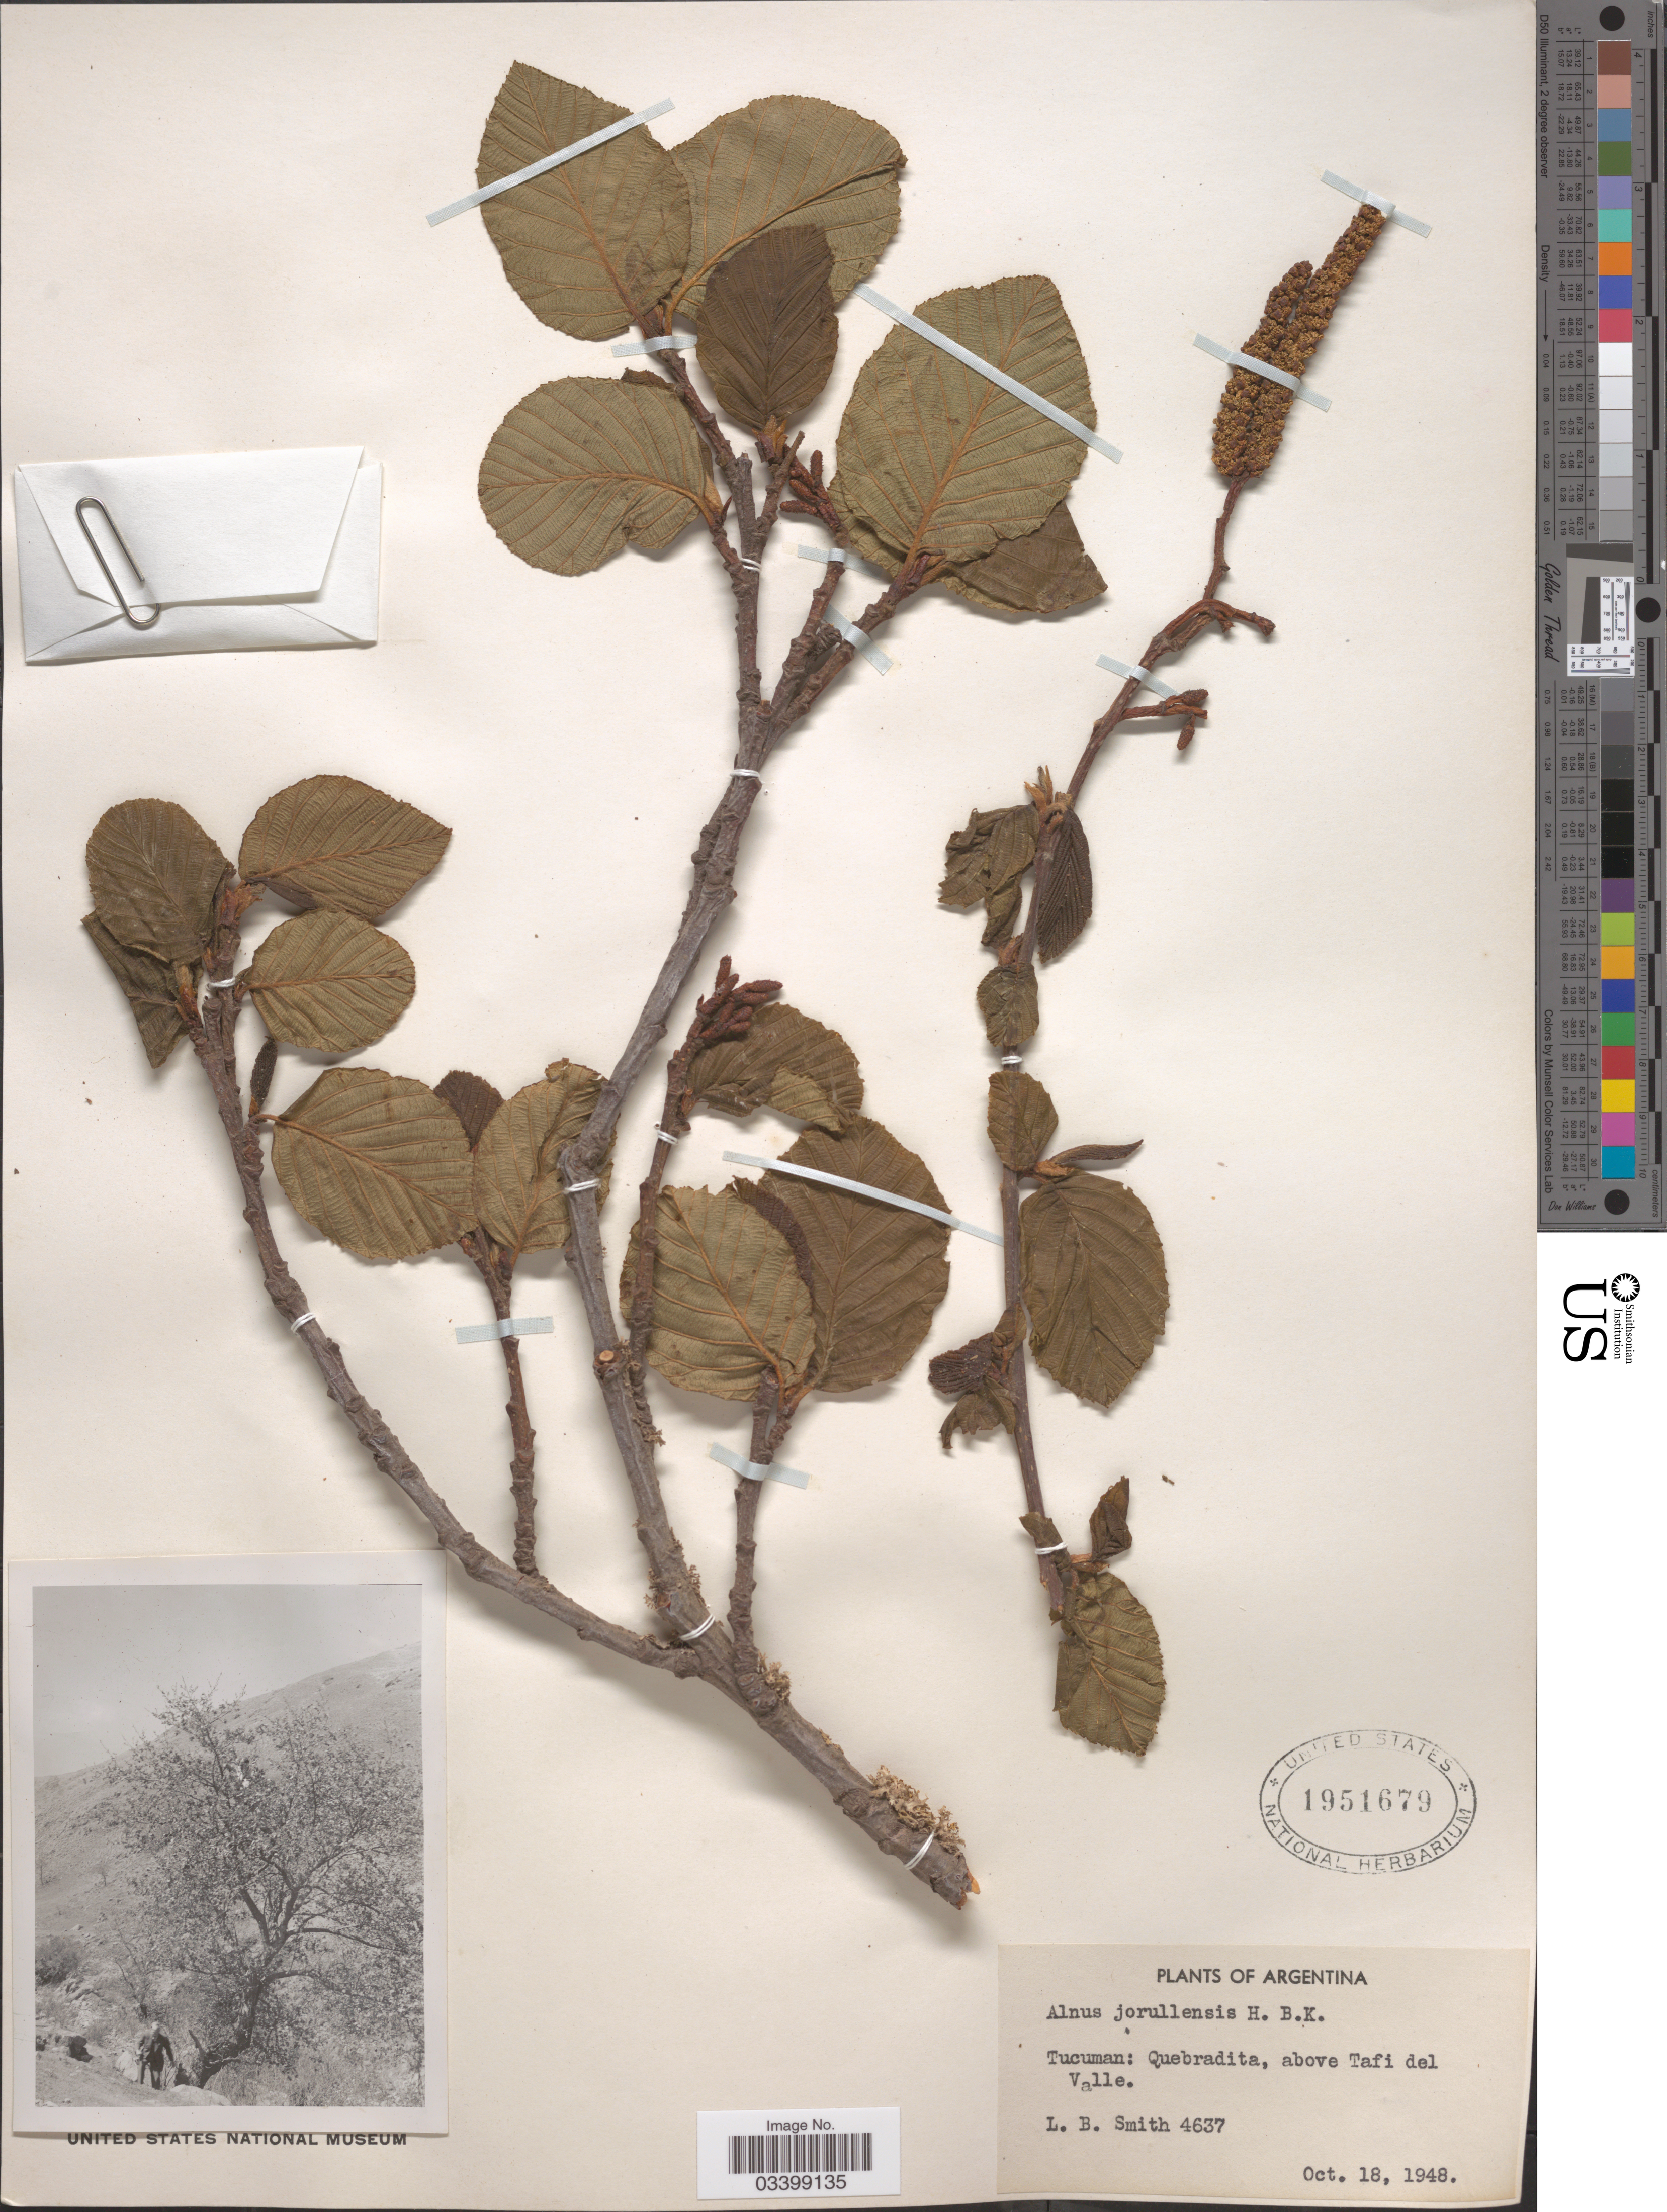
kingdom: Plantae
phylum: Tracheophyta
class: Magnoliopsida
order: Fagales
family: Betulaceae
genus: Alnus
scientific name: Alnus acuminata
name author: Kunth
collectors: L. Smith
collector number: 4637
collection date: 1948-10-18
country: Argentina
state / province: Tucuman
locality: Quebradita, above Tafi del Valle.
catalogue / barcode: US 1951679